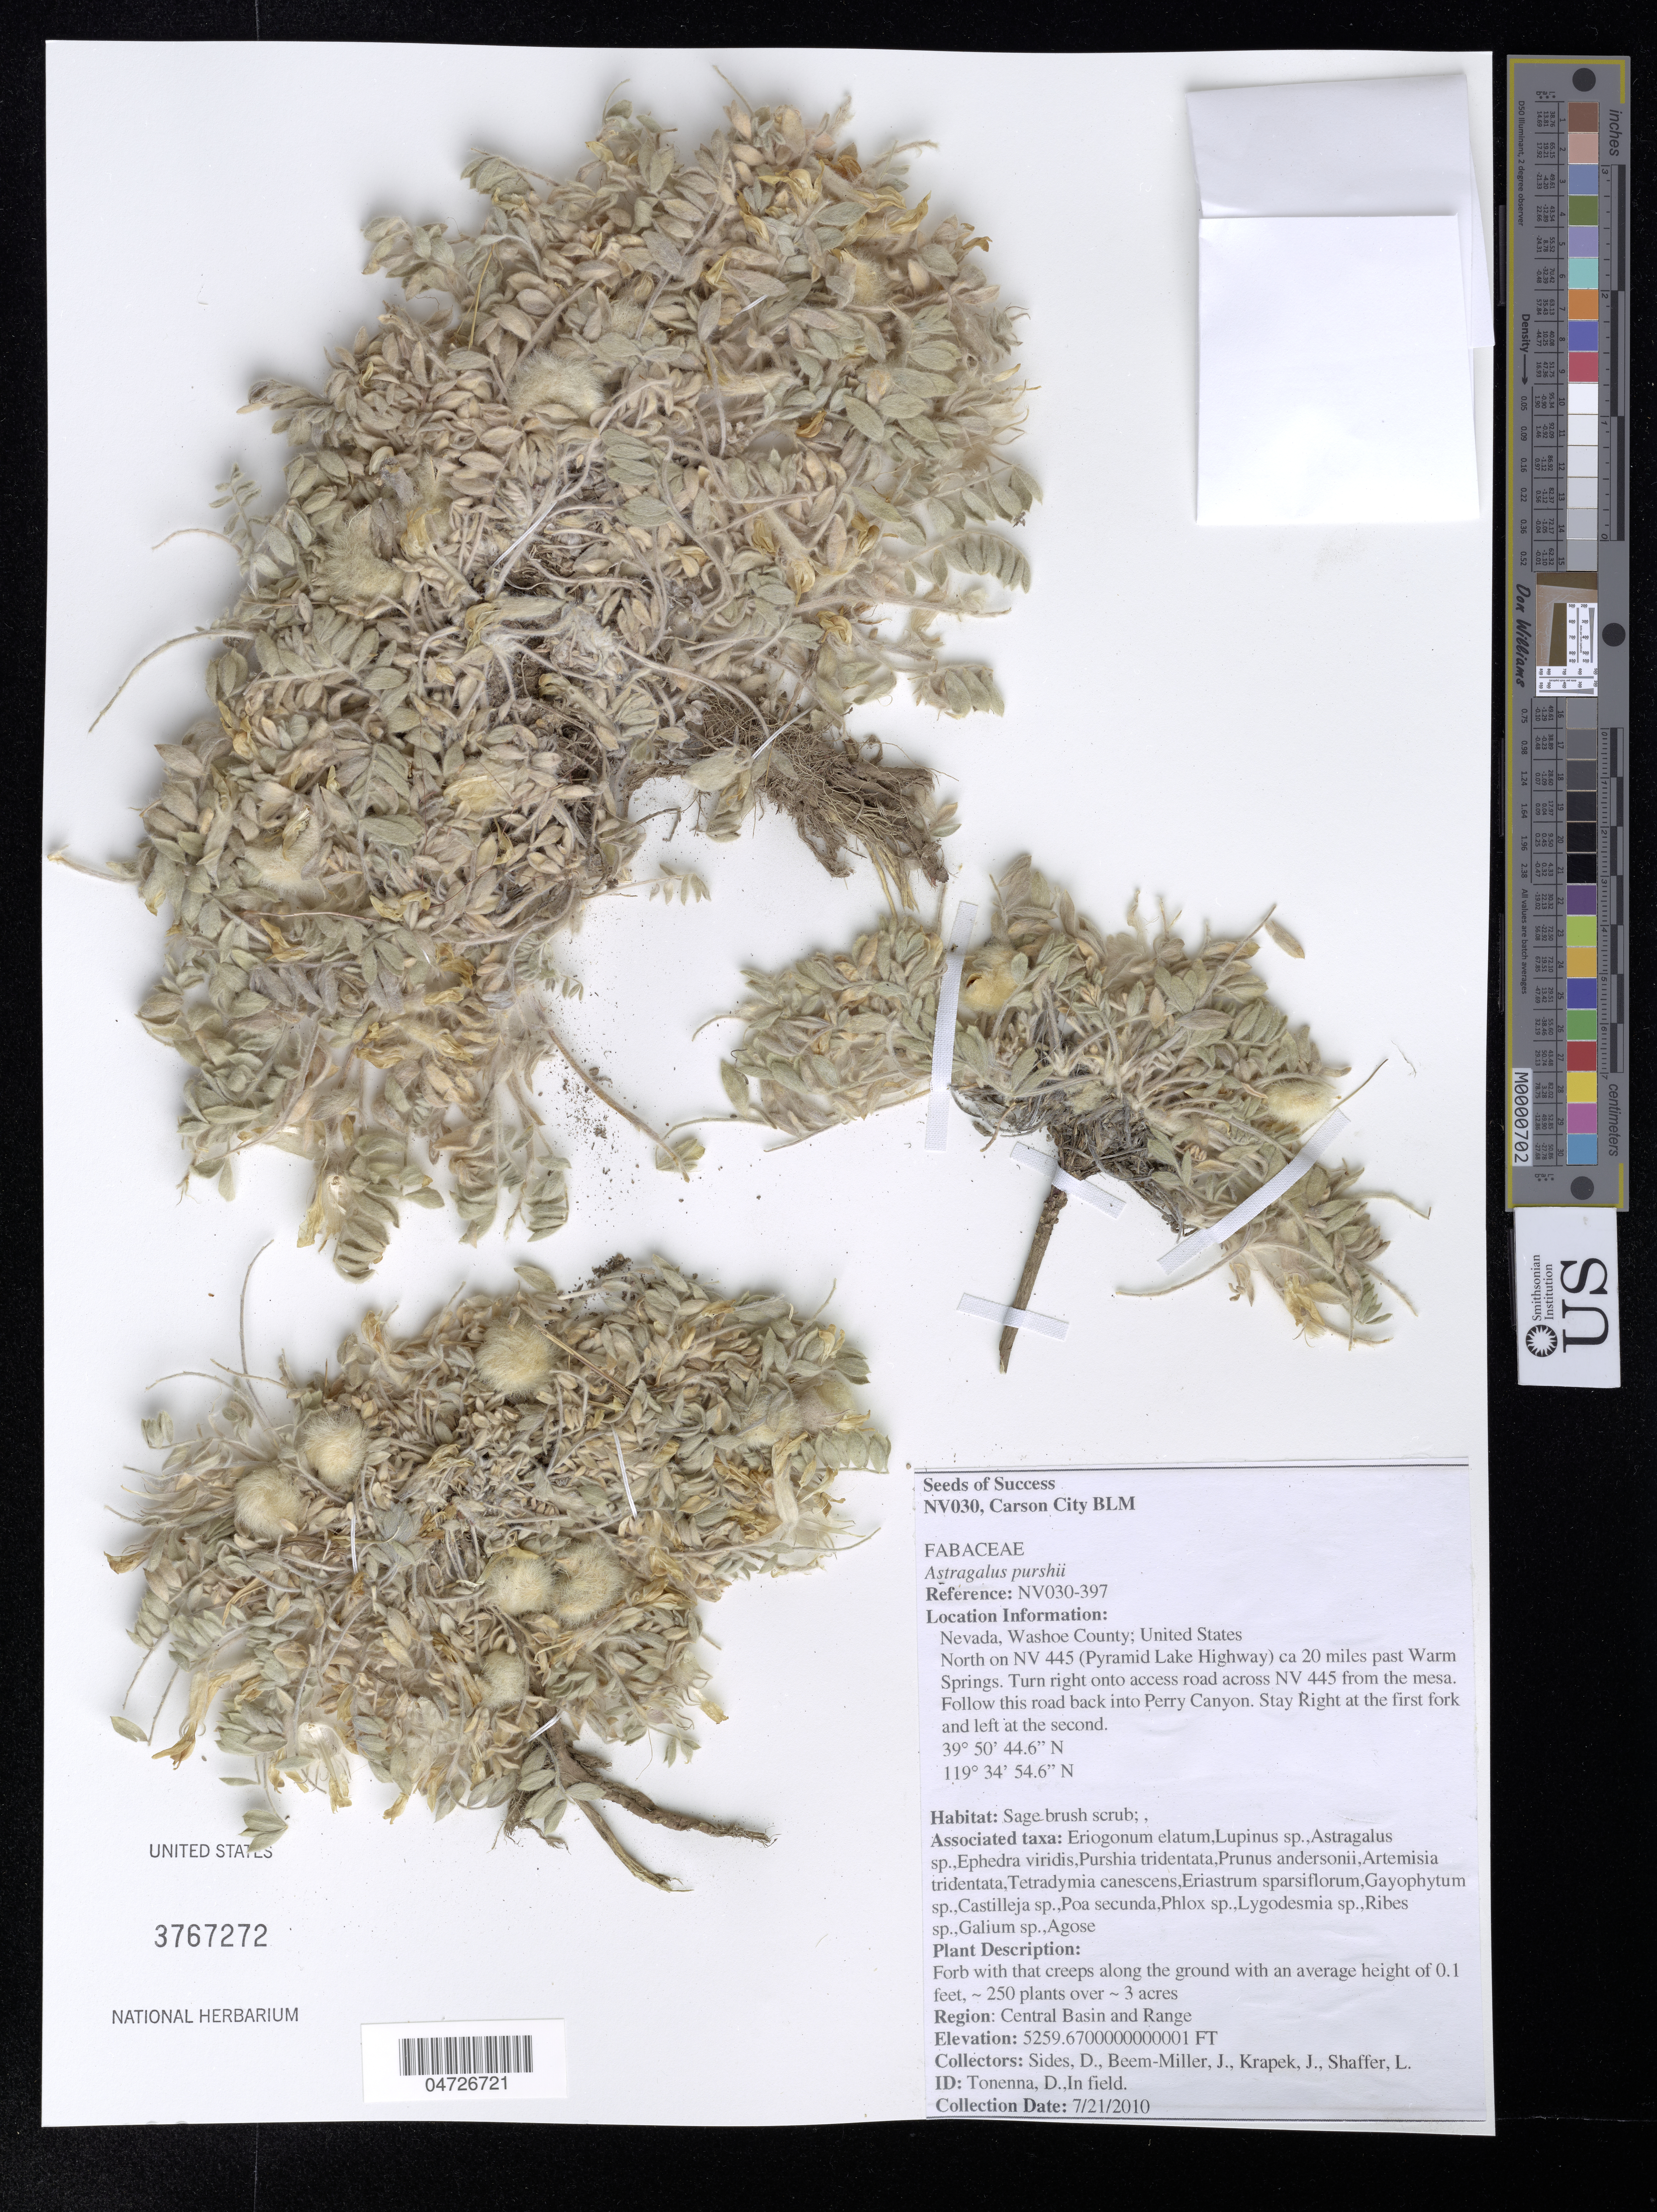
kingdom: Plantae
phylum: Tracheophyta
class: Magnoliopsida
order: Fabales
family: Fabaceae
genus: Astragalus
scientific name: Astragalus purshii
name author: Douglas ex Hook.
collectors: D. Sides, J. Beem-Miller, J. Krapek & L. Shaffer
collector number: NV030-397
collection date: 2010-07-21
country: United States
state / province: Nevada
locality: Washoe County. North on NV 445 (Pyramid Lake Highway) ca 20 miles past Warm Springs. Turn right onto access road across NV 445 from the mesa. Follow this road back into Perry Canyon. Stay Right at the first fork and left at the second.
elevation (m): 1603.15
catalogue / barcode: US 3767272